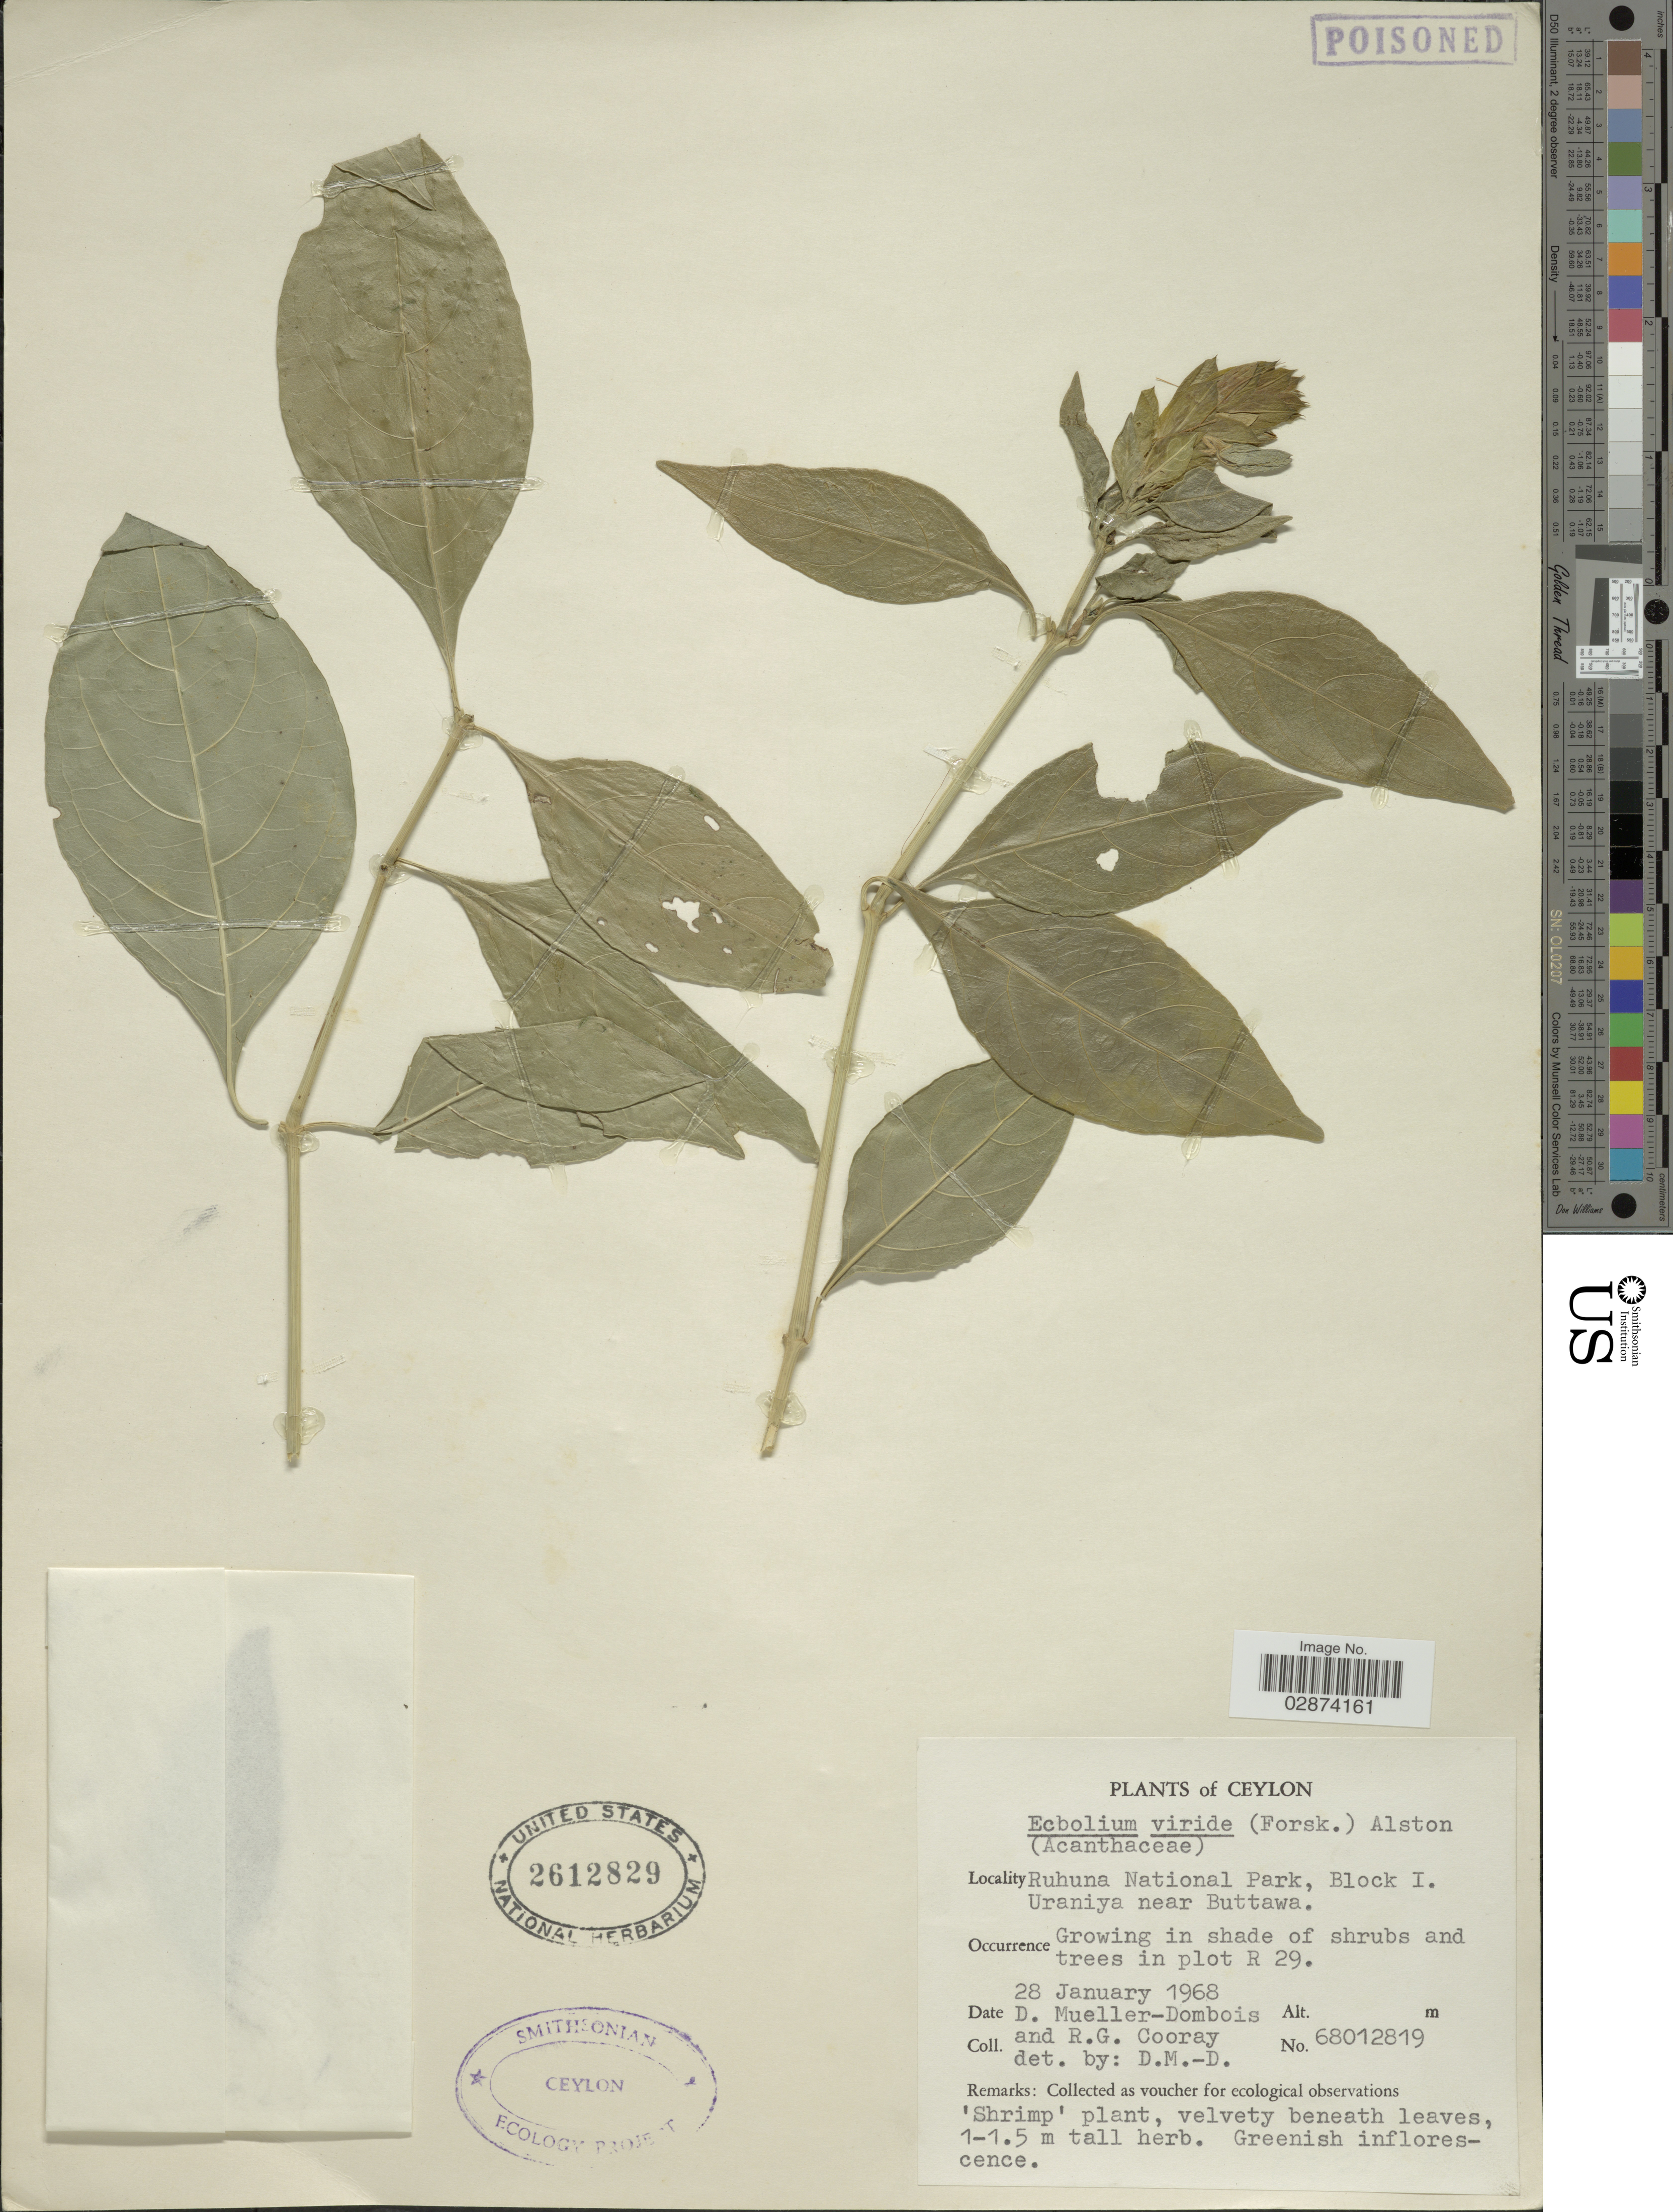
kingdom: Plantae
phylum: Tracheophyta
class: Magnoliopsida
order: Lamiales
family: Acanthaceae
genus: Ecbolium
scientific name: Ecbolium viride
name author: (Forssk.) Alston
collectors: D. Mueller-Dombois & R. Cooray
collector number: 68012819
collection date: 1968-01-28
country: Sri Lanka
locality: Ceylon. Ruhuna National Park, Block I. Uraniya near Buttawa. Growing in shade of shrubs and trees in plot R 29.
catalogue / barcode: US 2612829